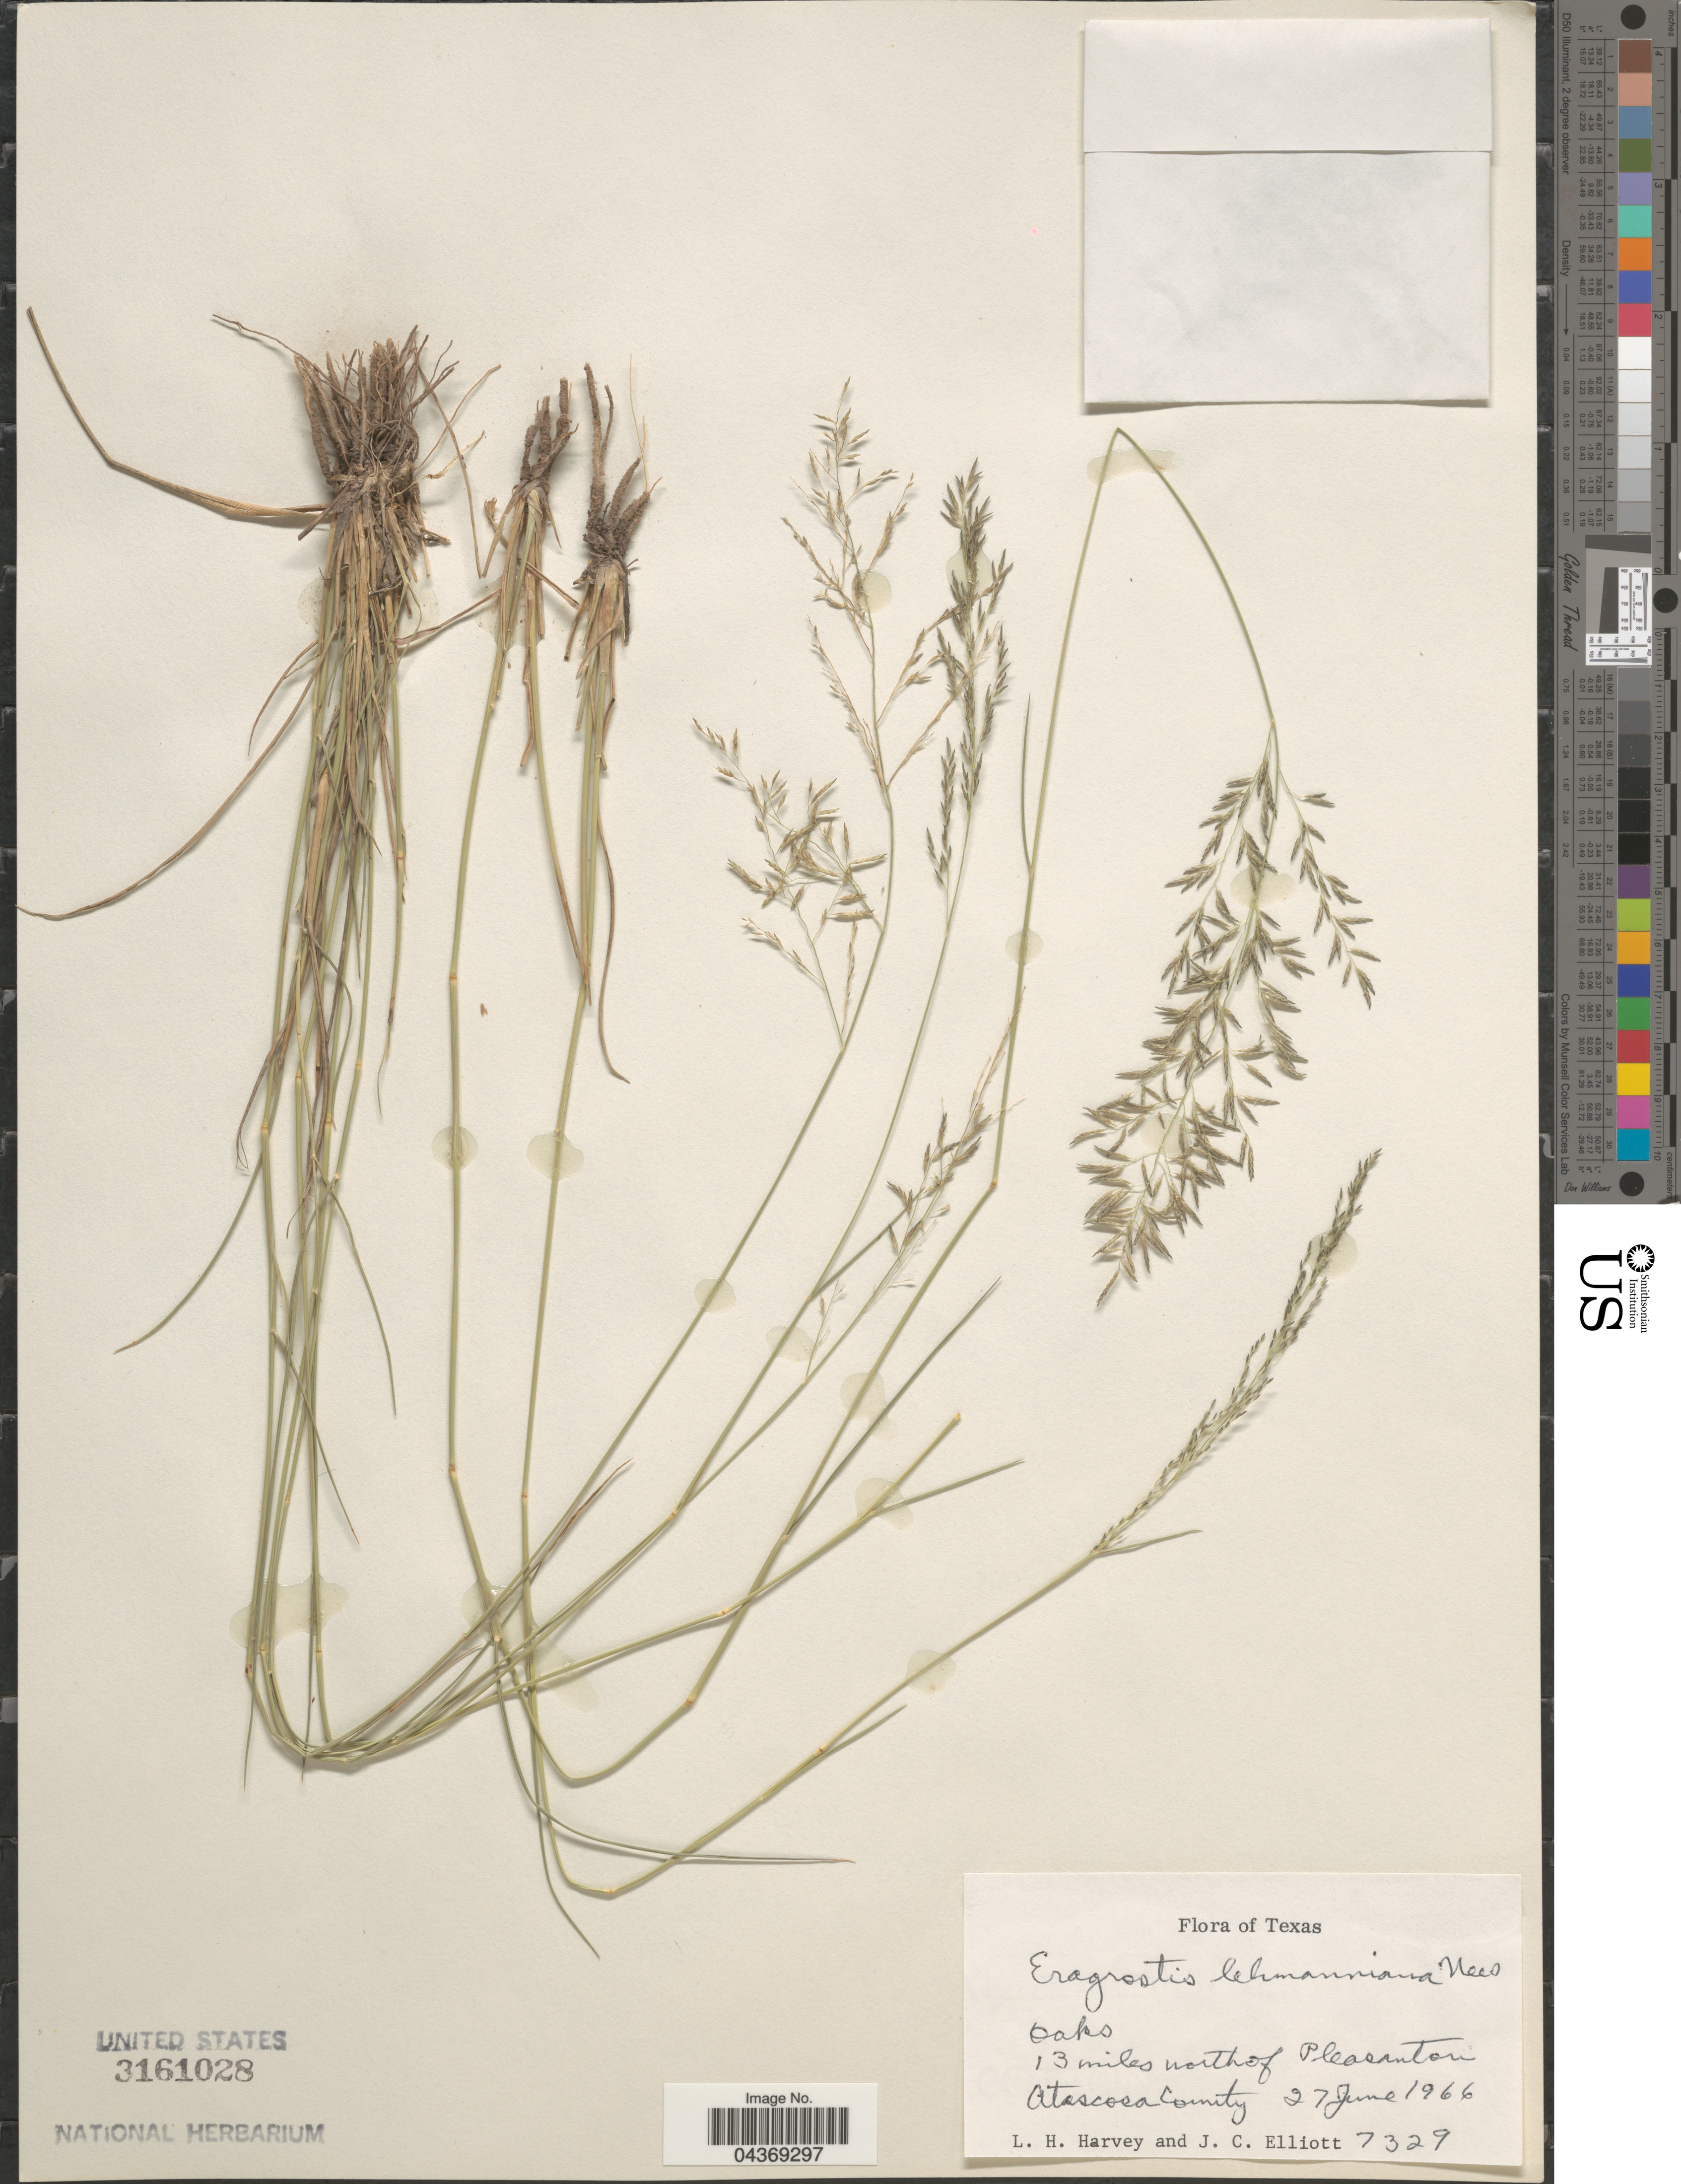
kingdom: Plantae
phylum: Tracheophyta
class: Liliopsida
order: Poales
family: Poaceae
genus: Eragrostis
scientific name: Eragrostis lehmanniana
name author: Nees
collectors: L. H. Harvey & J. C. Elliott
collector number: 7329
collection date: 1966-06-27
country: United States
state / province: Texas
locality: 13 miles north of Pleasanton. Atascosa County.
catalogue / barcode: US 3161028